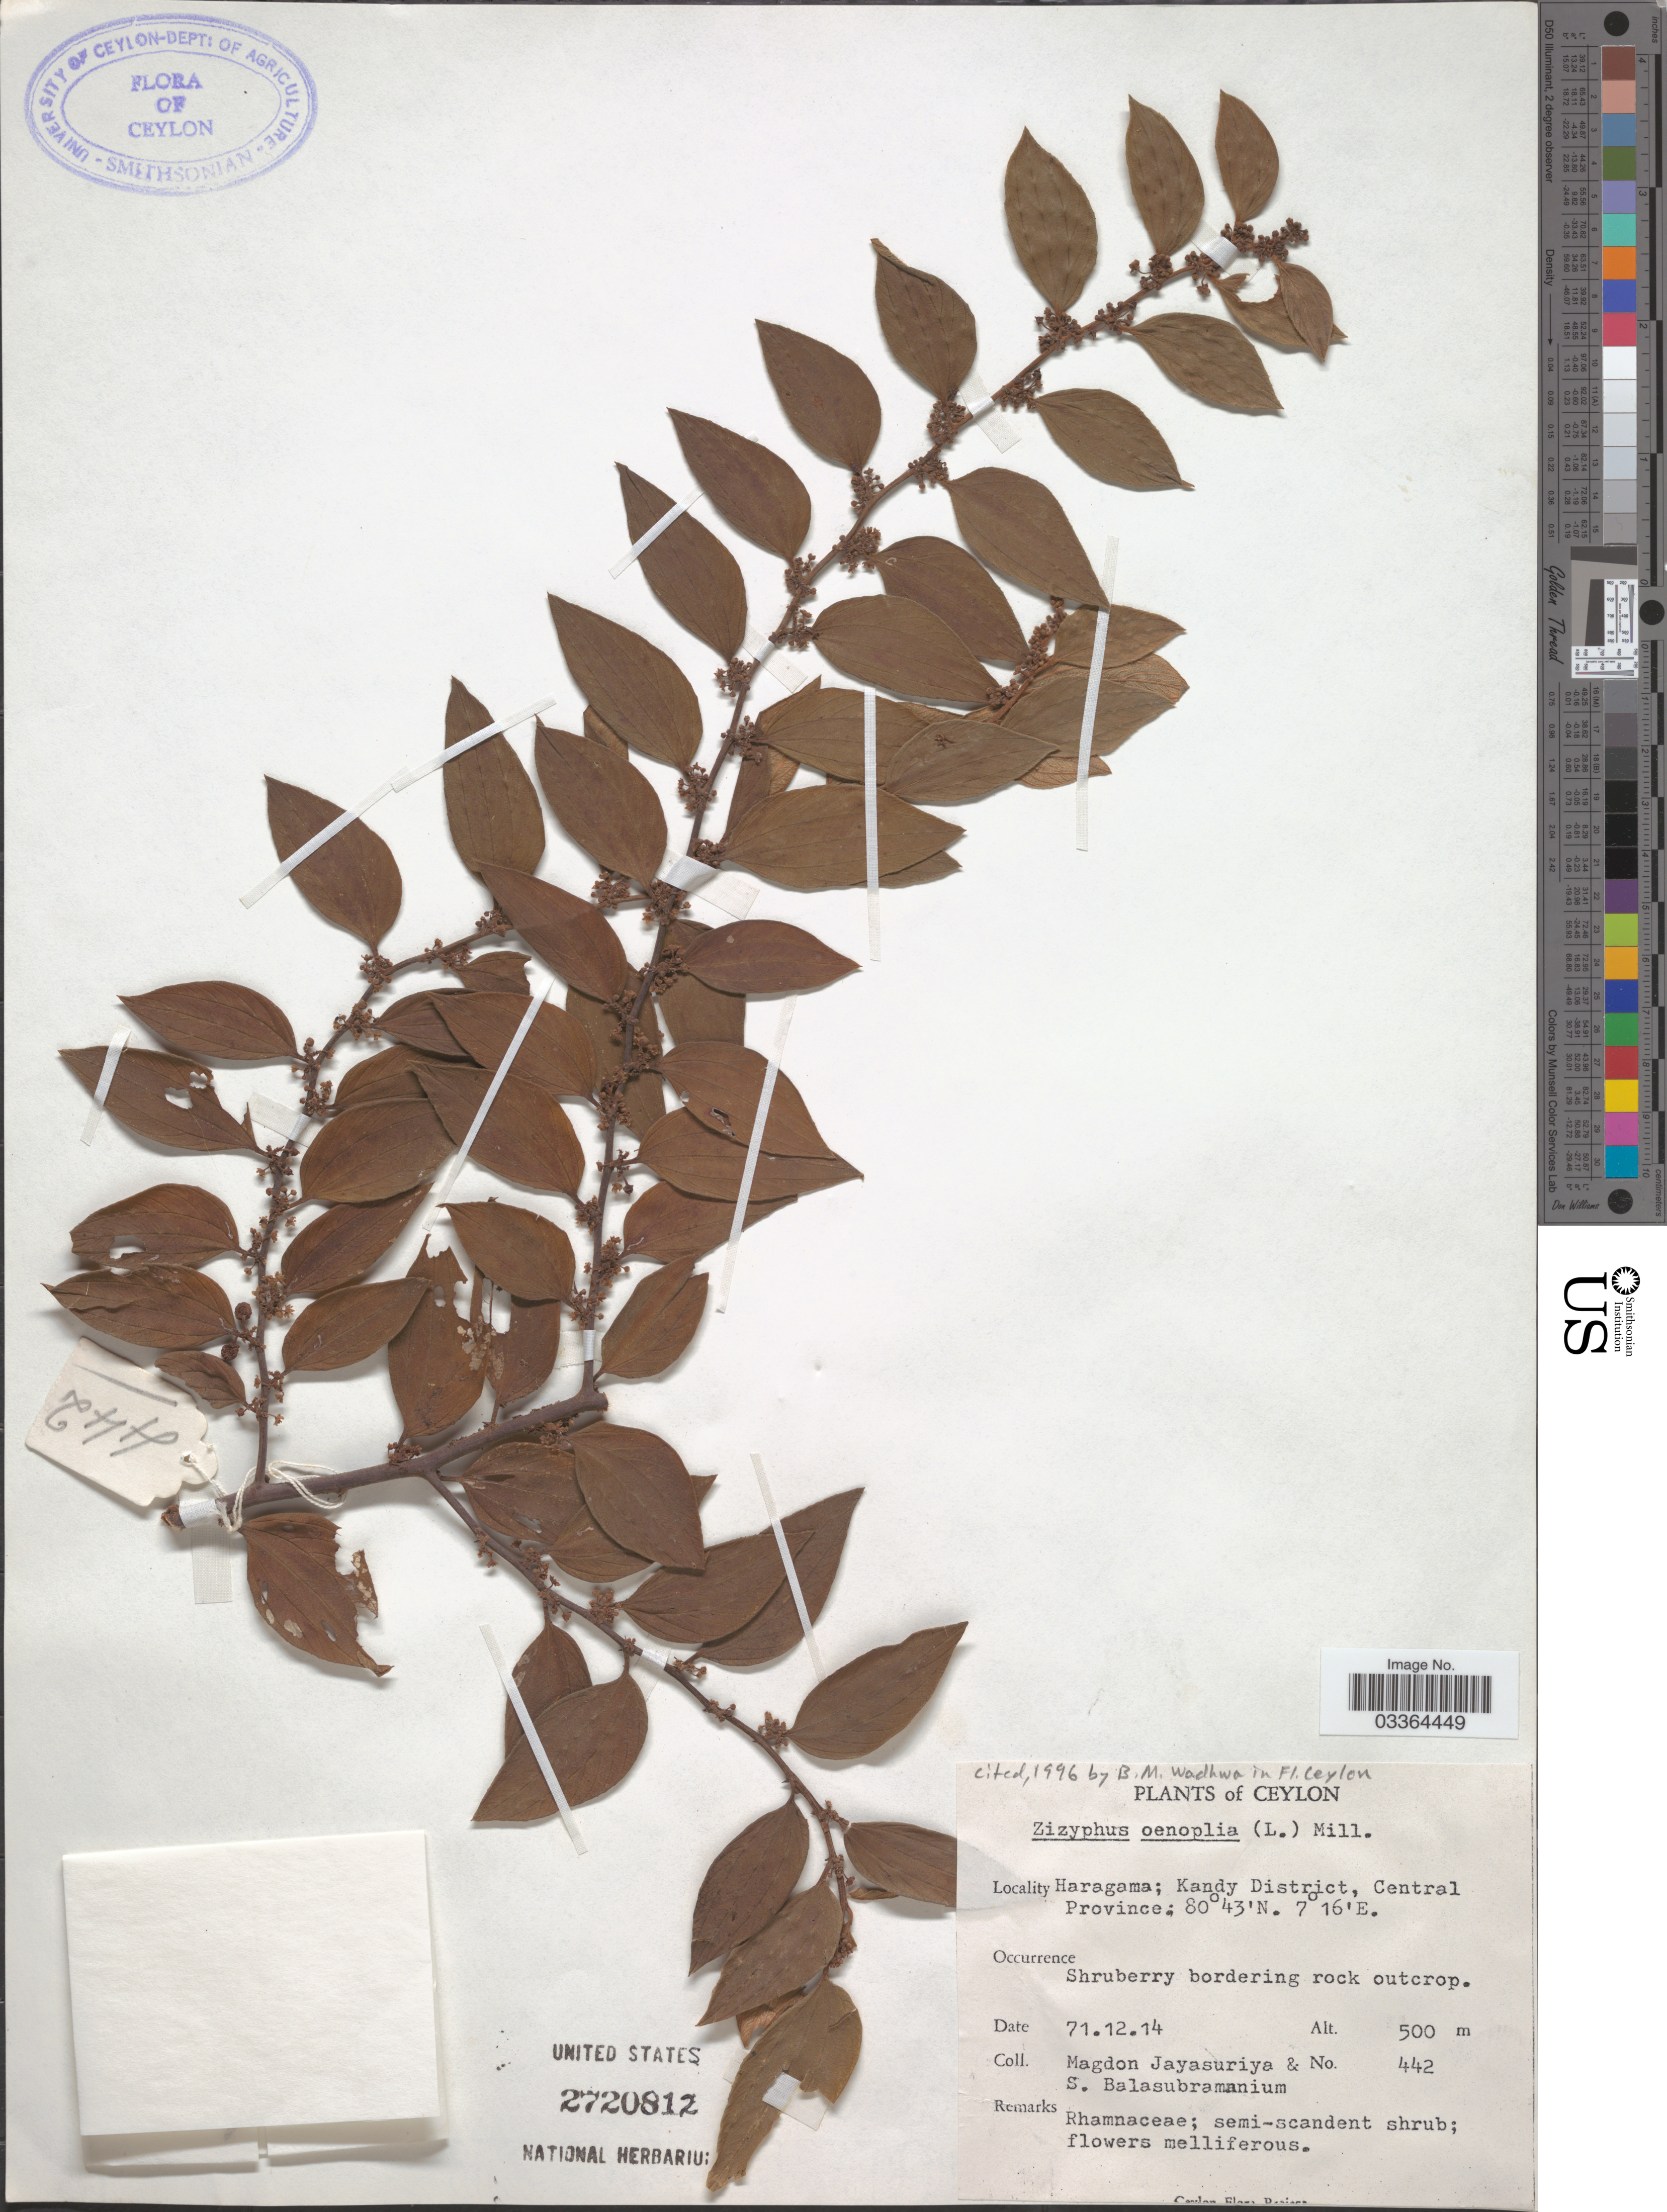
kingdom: Plantae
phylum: Tracheophyta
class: Magnoliopsida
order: Rosales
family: Rhamnaceae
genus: Ziziphus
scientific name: Ziziphus oenopolia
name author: (L.) Mill.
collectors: A. H. Jayasuriya & S. Balasubramanium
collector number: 442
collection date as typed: Transcribed d/m/y: 14/12/71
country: Sri Lanka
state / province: Central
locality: Ceylon. Haragama; Kandy District.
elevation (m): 500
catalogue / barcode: US 2720812